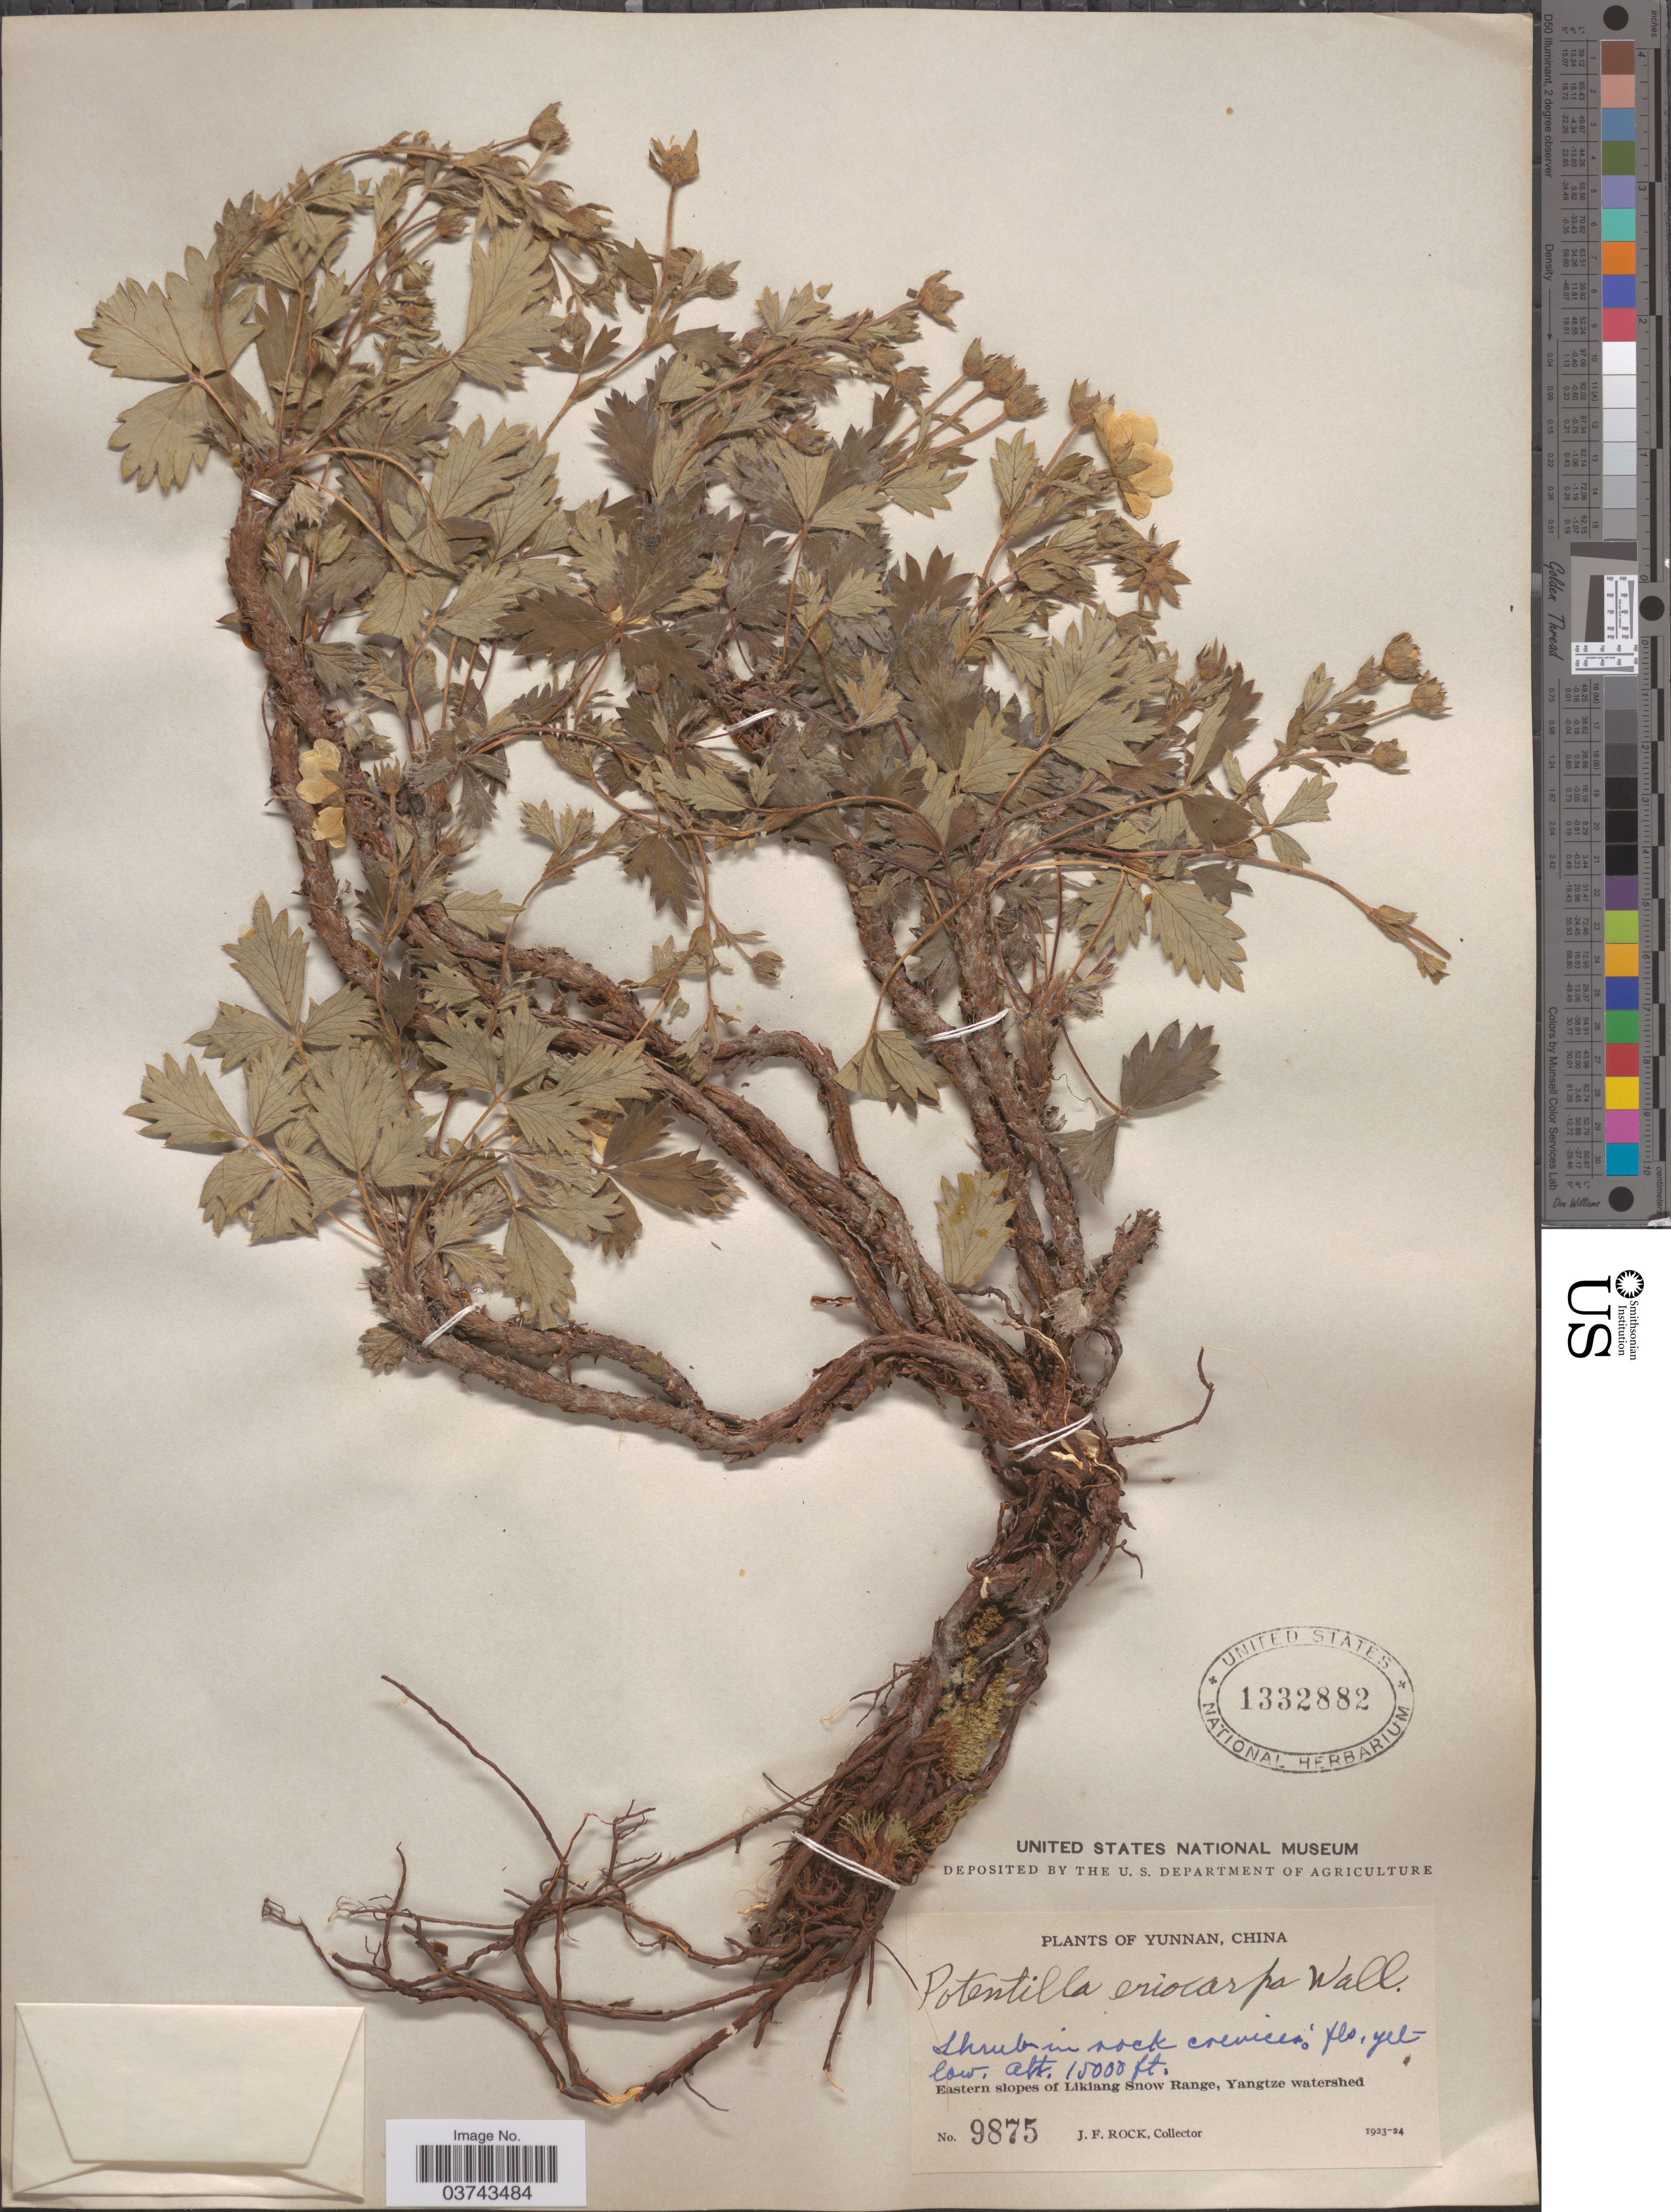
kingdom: Plantae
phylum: Tracheophyta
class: Magnoliopsida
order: Rosales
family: Rosaceae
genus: Potentilla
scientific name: Potentilla eriocarpa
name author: Wall. ex Lehm.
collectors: J. Rock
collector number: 9875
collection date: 1923/1924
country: China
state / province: Yunnan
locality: Eastern slopes of Likiang Snow Range, Yangtze watershed.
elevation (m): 4572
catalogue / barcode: US 1332882